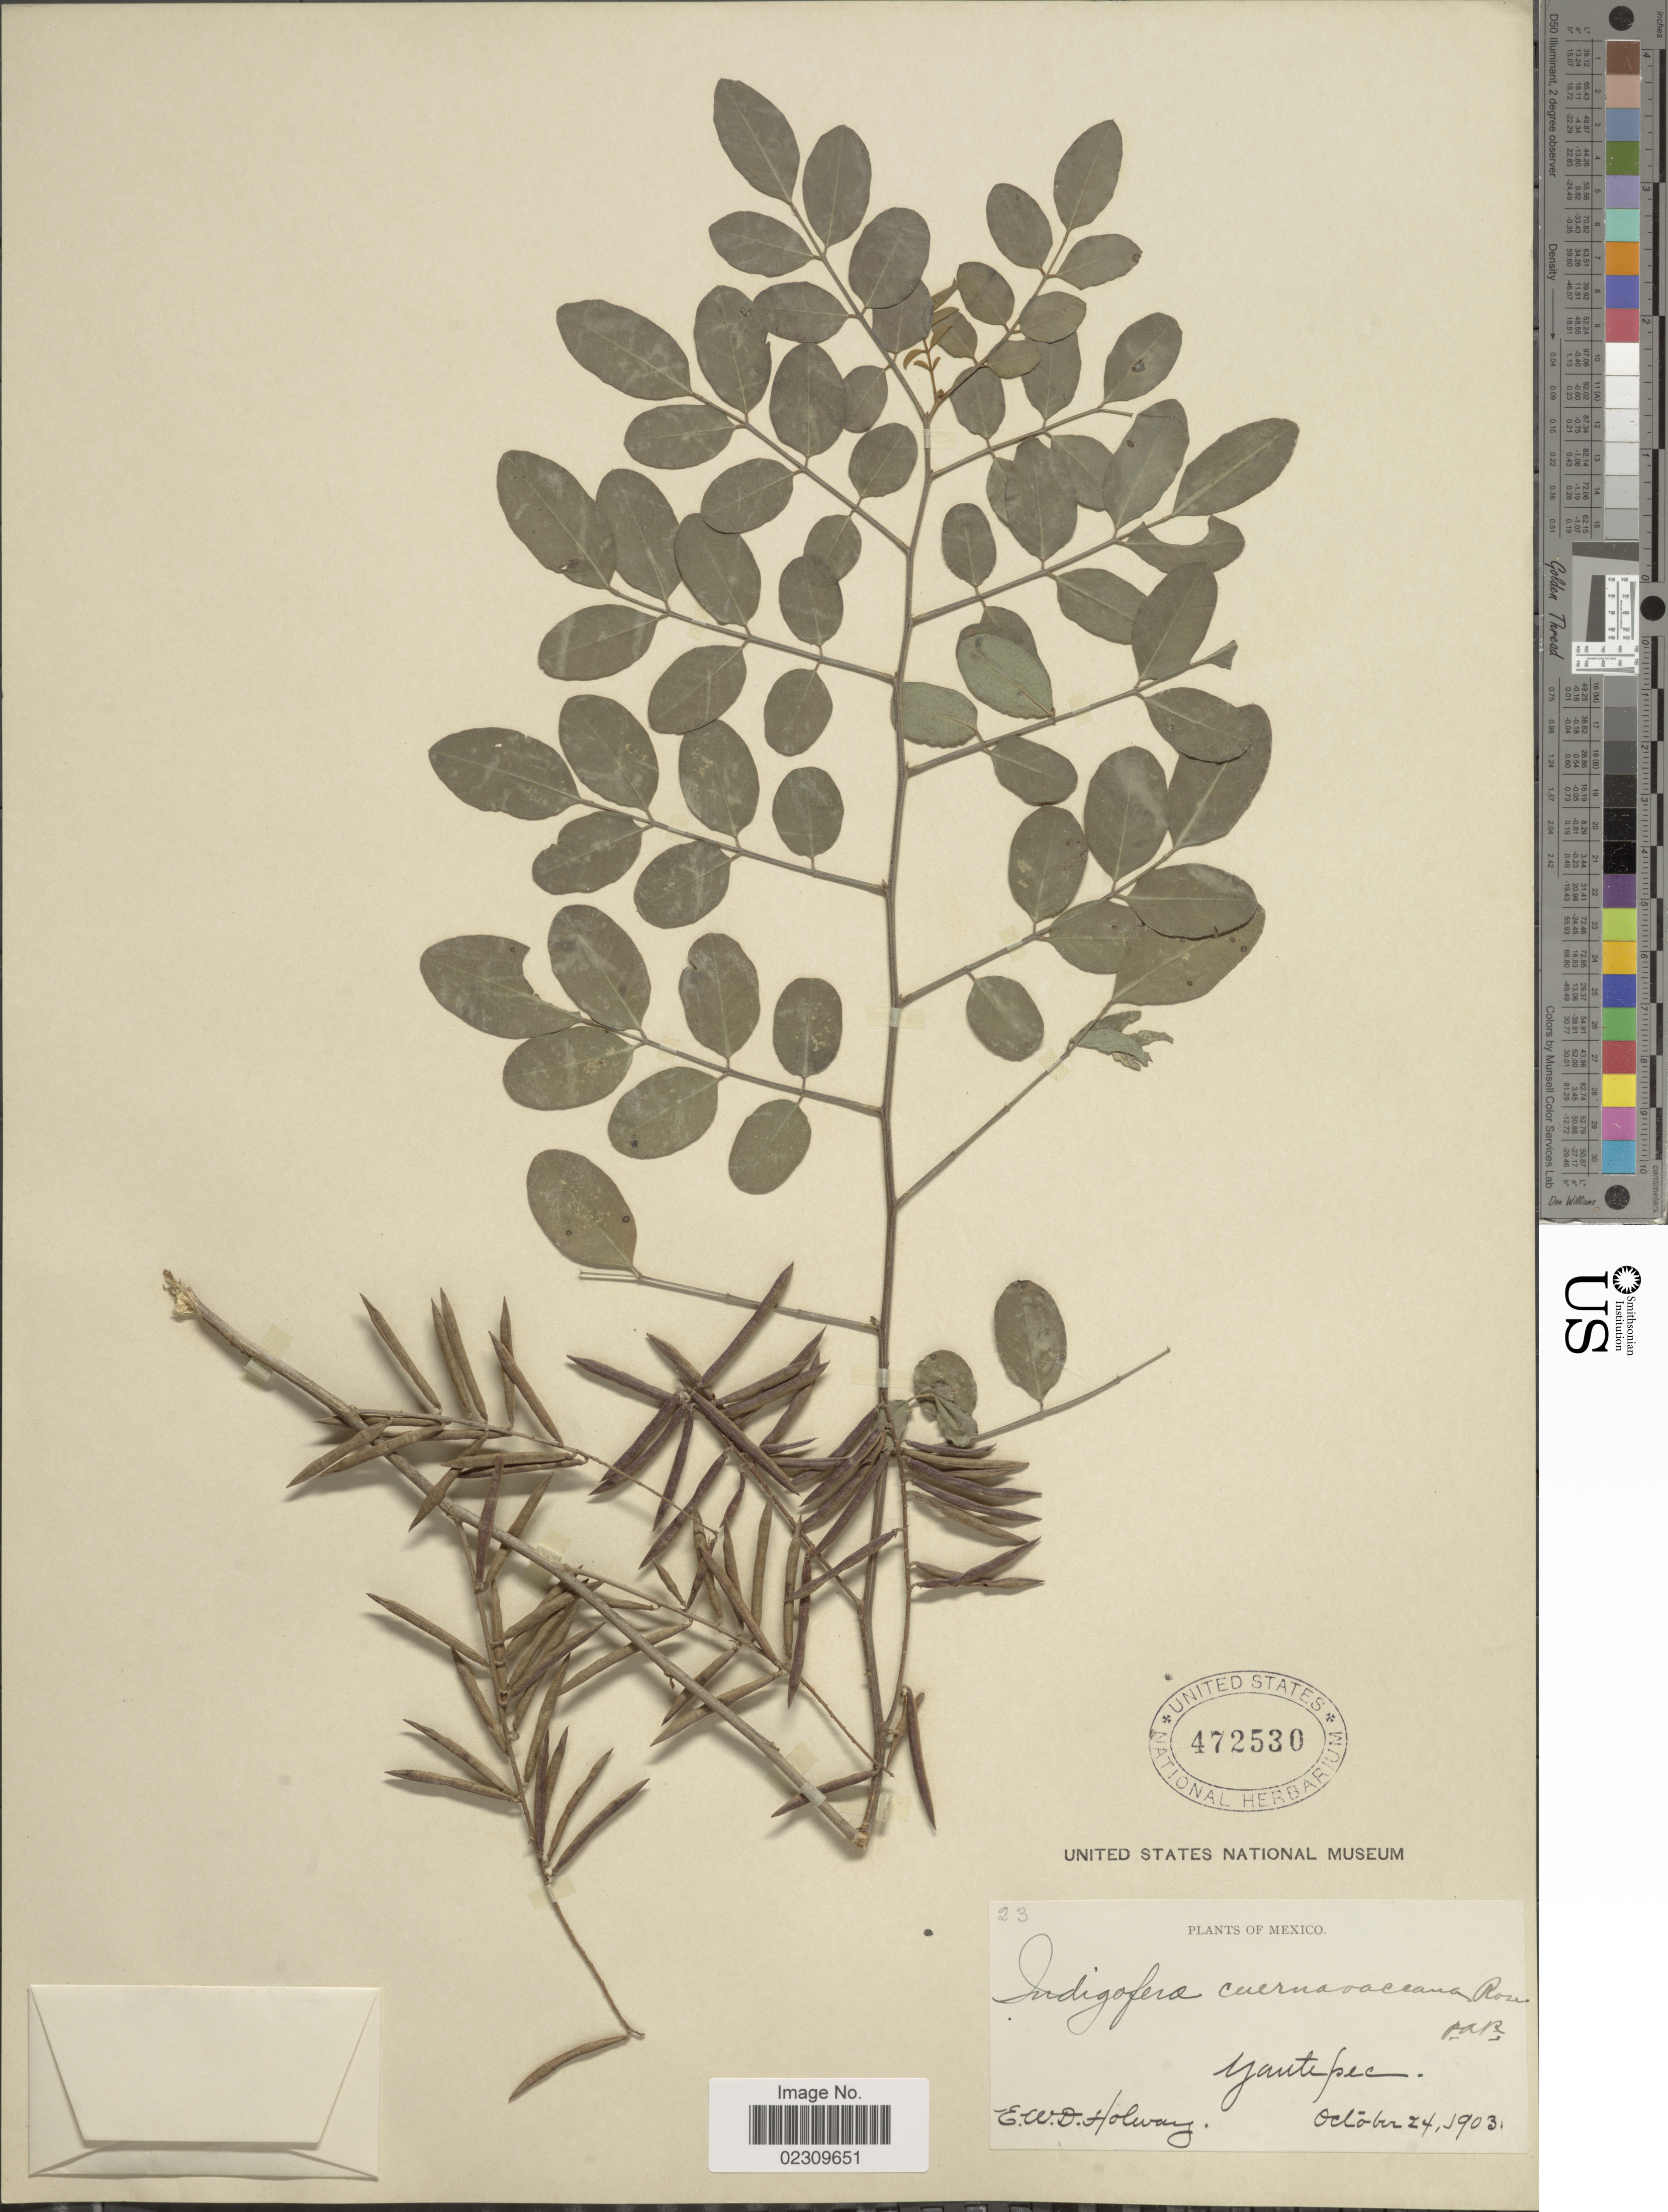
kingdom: Plantae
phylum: Tracheophyta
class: Magnoliopsida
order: Fabales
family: Fabaceae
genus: Indigofera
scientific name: Indigofera cuernavacana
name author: Rose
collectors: E. W. D. Holway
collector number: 23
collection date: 1903-10-24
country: Mexico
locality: Yautepec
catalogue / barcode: US 472530